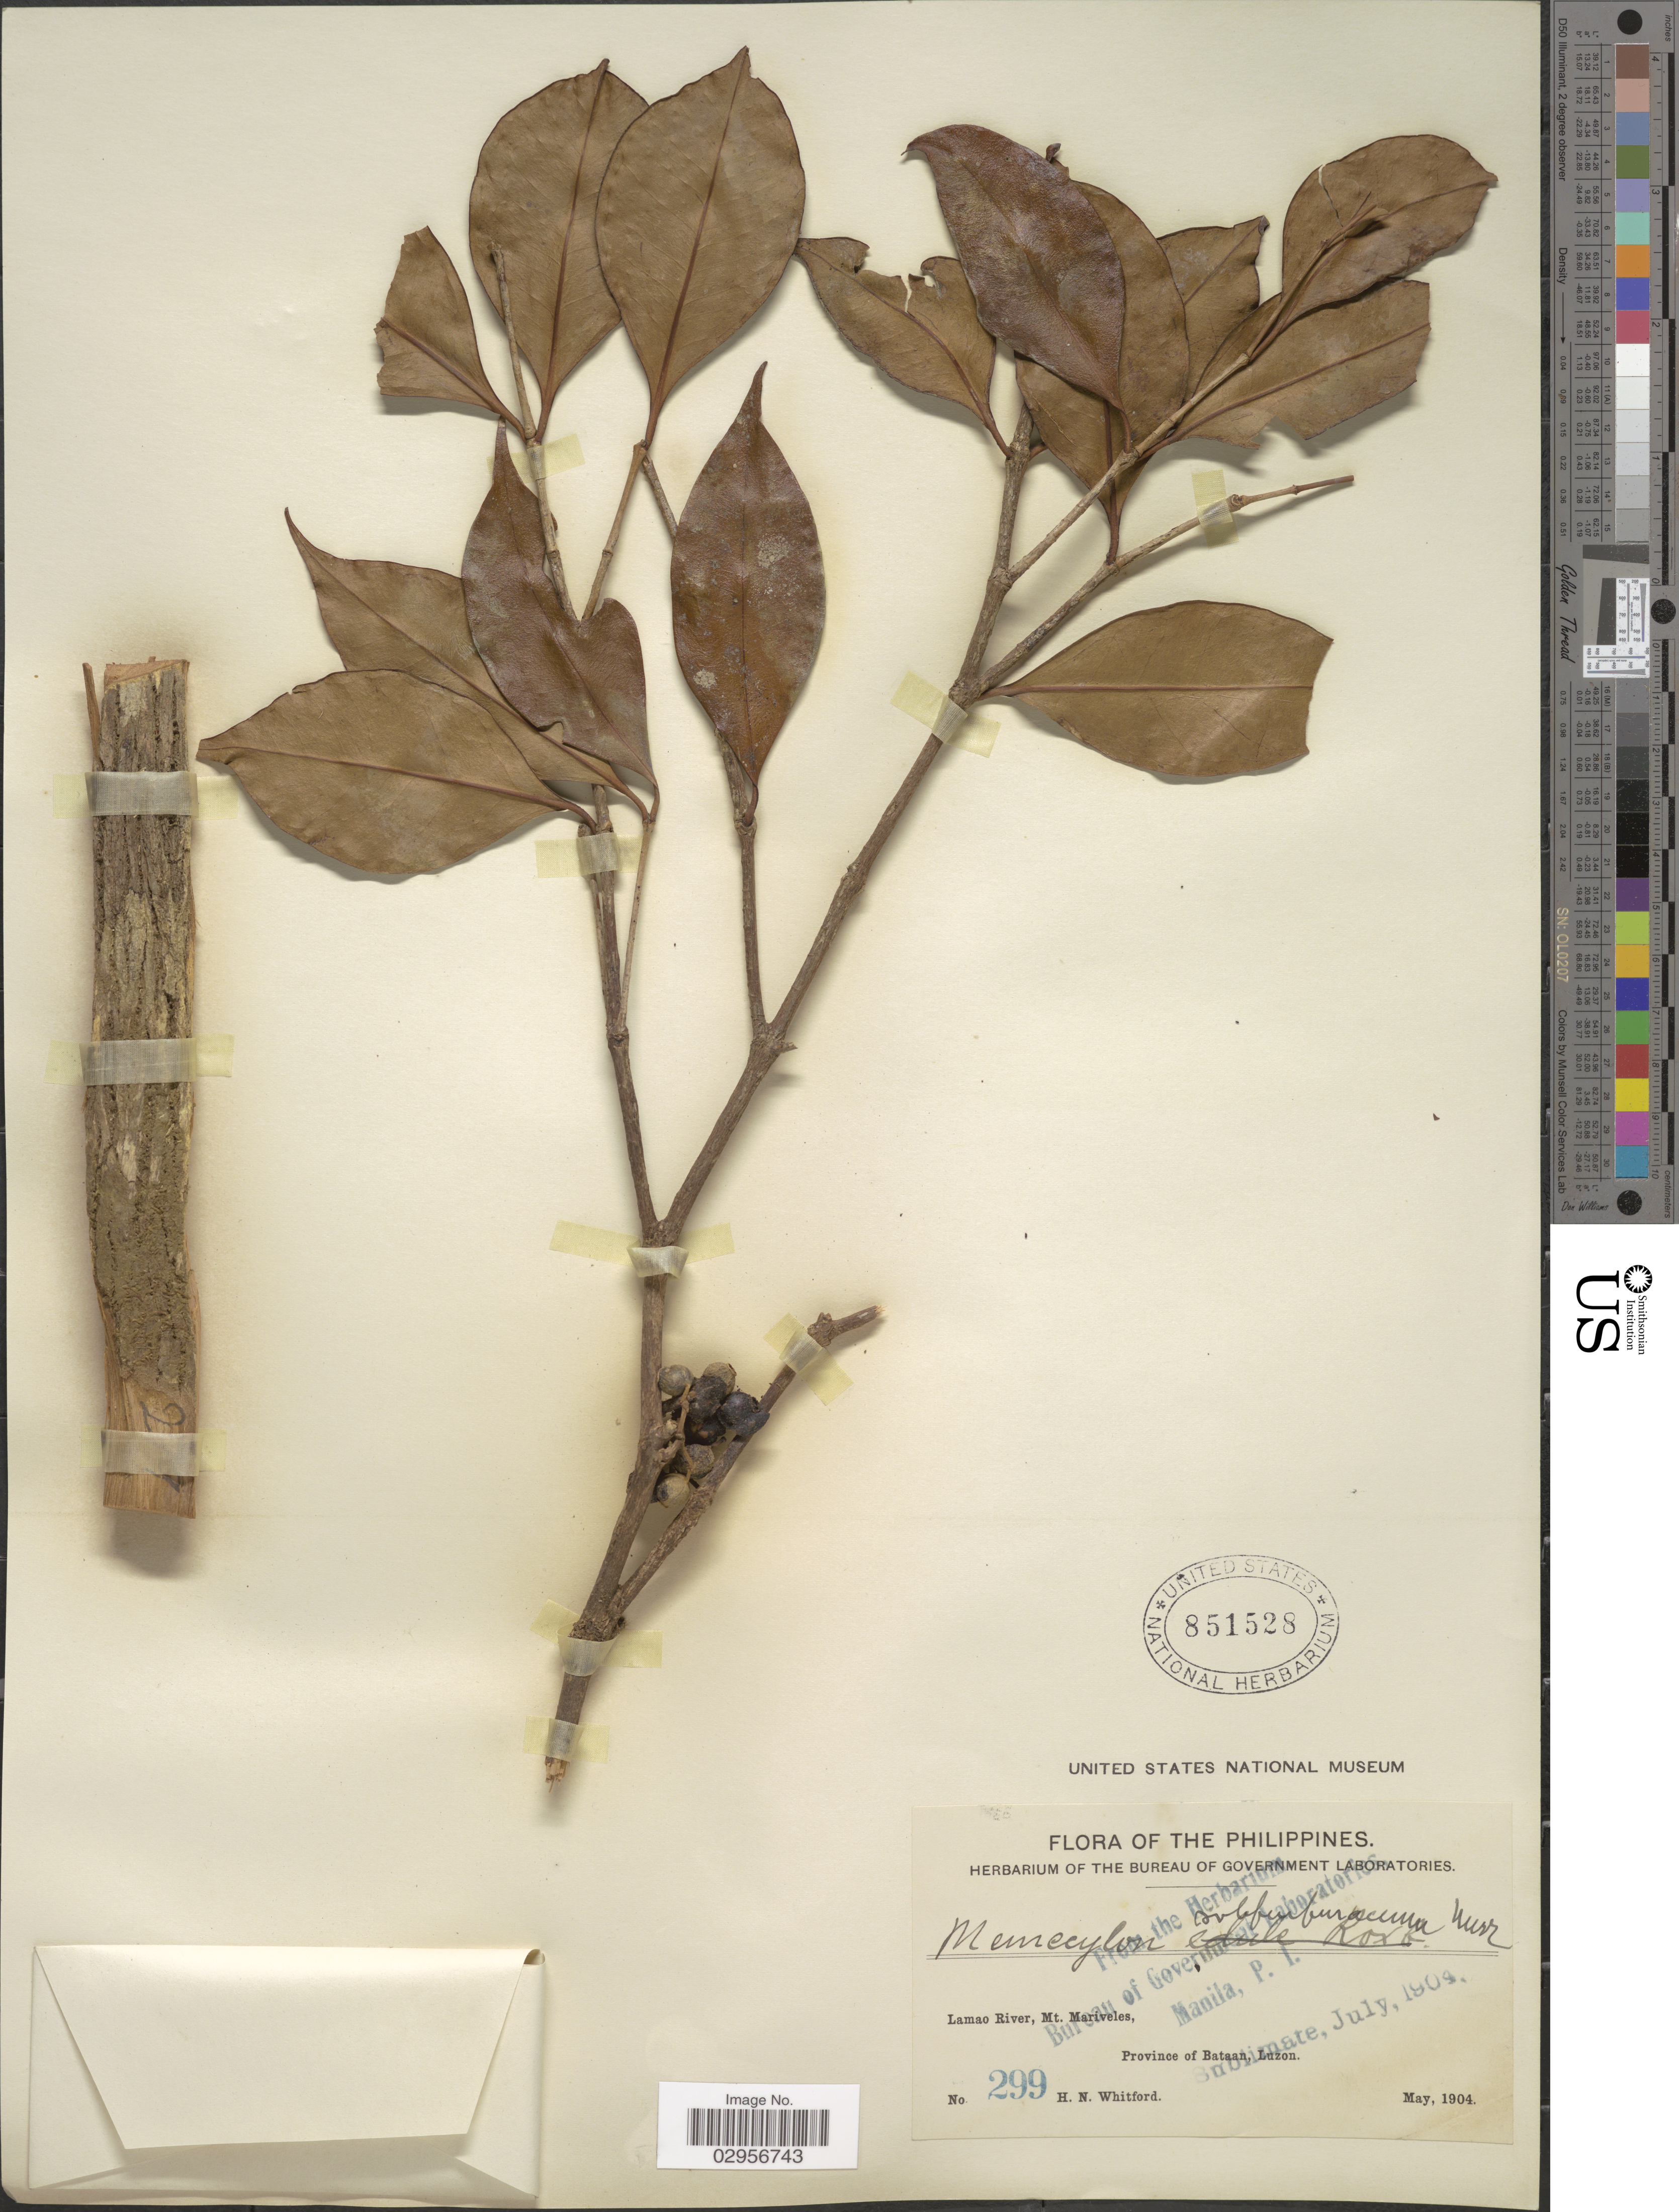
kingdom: Plantae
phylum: Tracheophyta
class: Magnoliopsida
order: Myrtales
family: Melastomataceae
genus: Memecylon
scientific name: Memecylon subfurfuraceum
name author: Merr.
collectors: H. N. Whitford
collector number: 299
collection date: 1904-05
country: Philippines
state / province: Central Luzon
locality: Lamao River, Mt. Mariveles, Province of Bataan, Luzon.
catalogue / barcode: US 851528